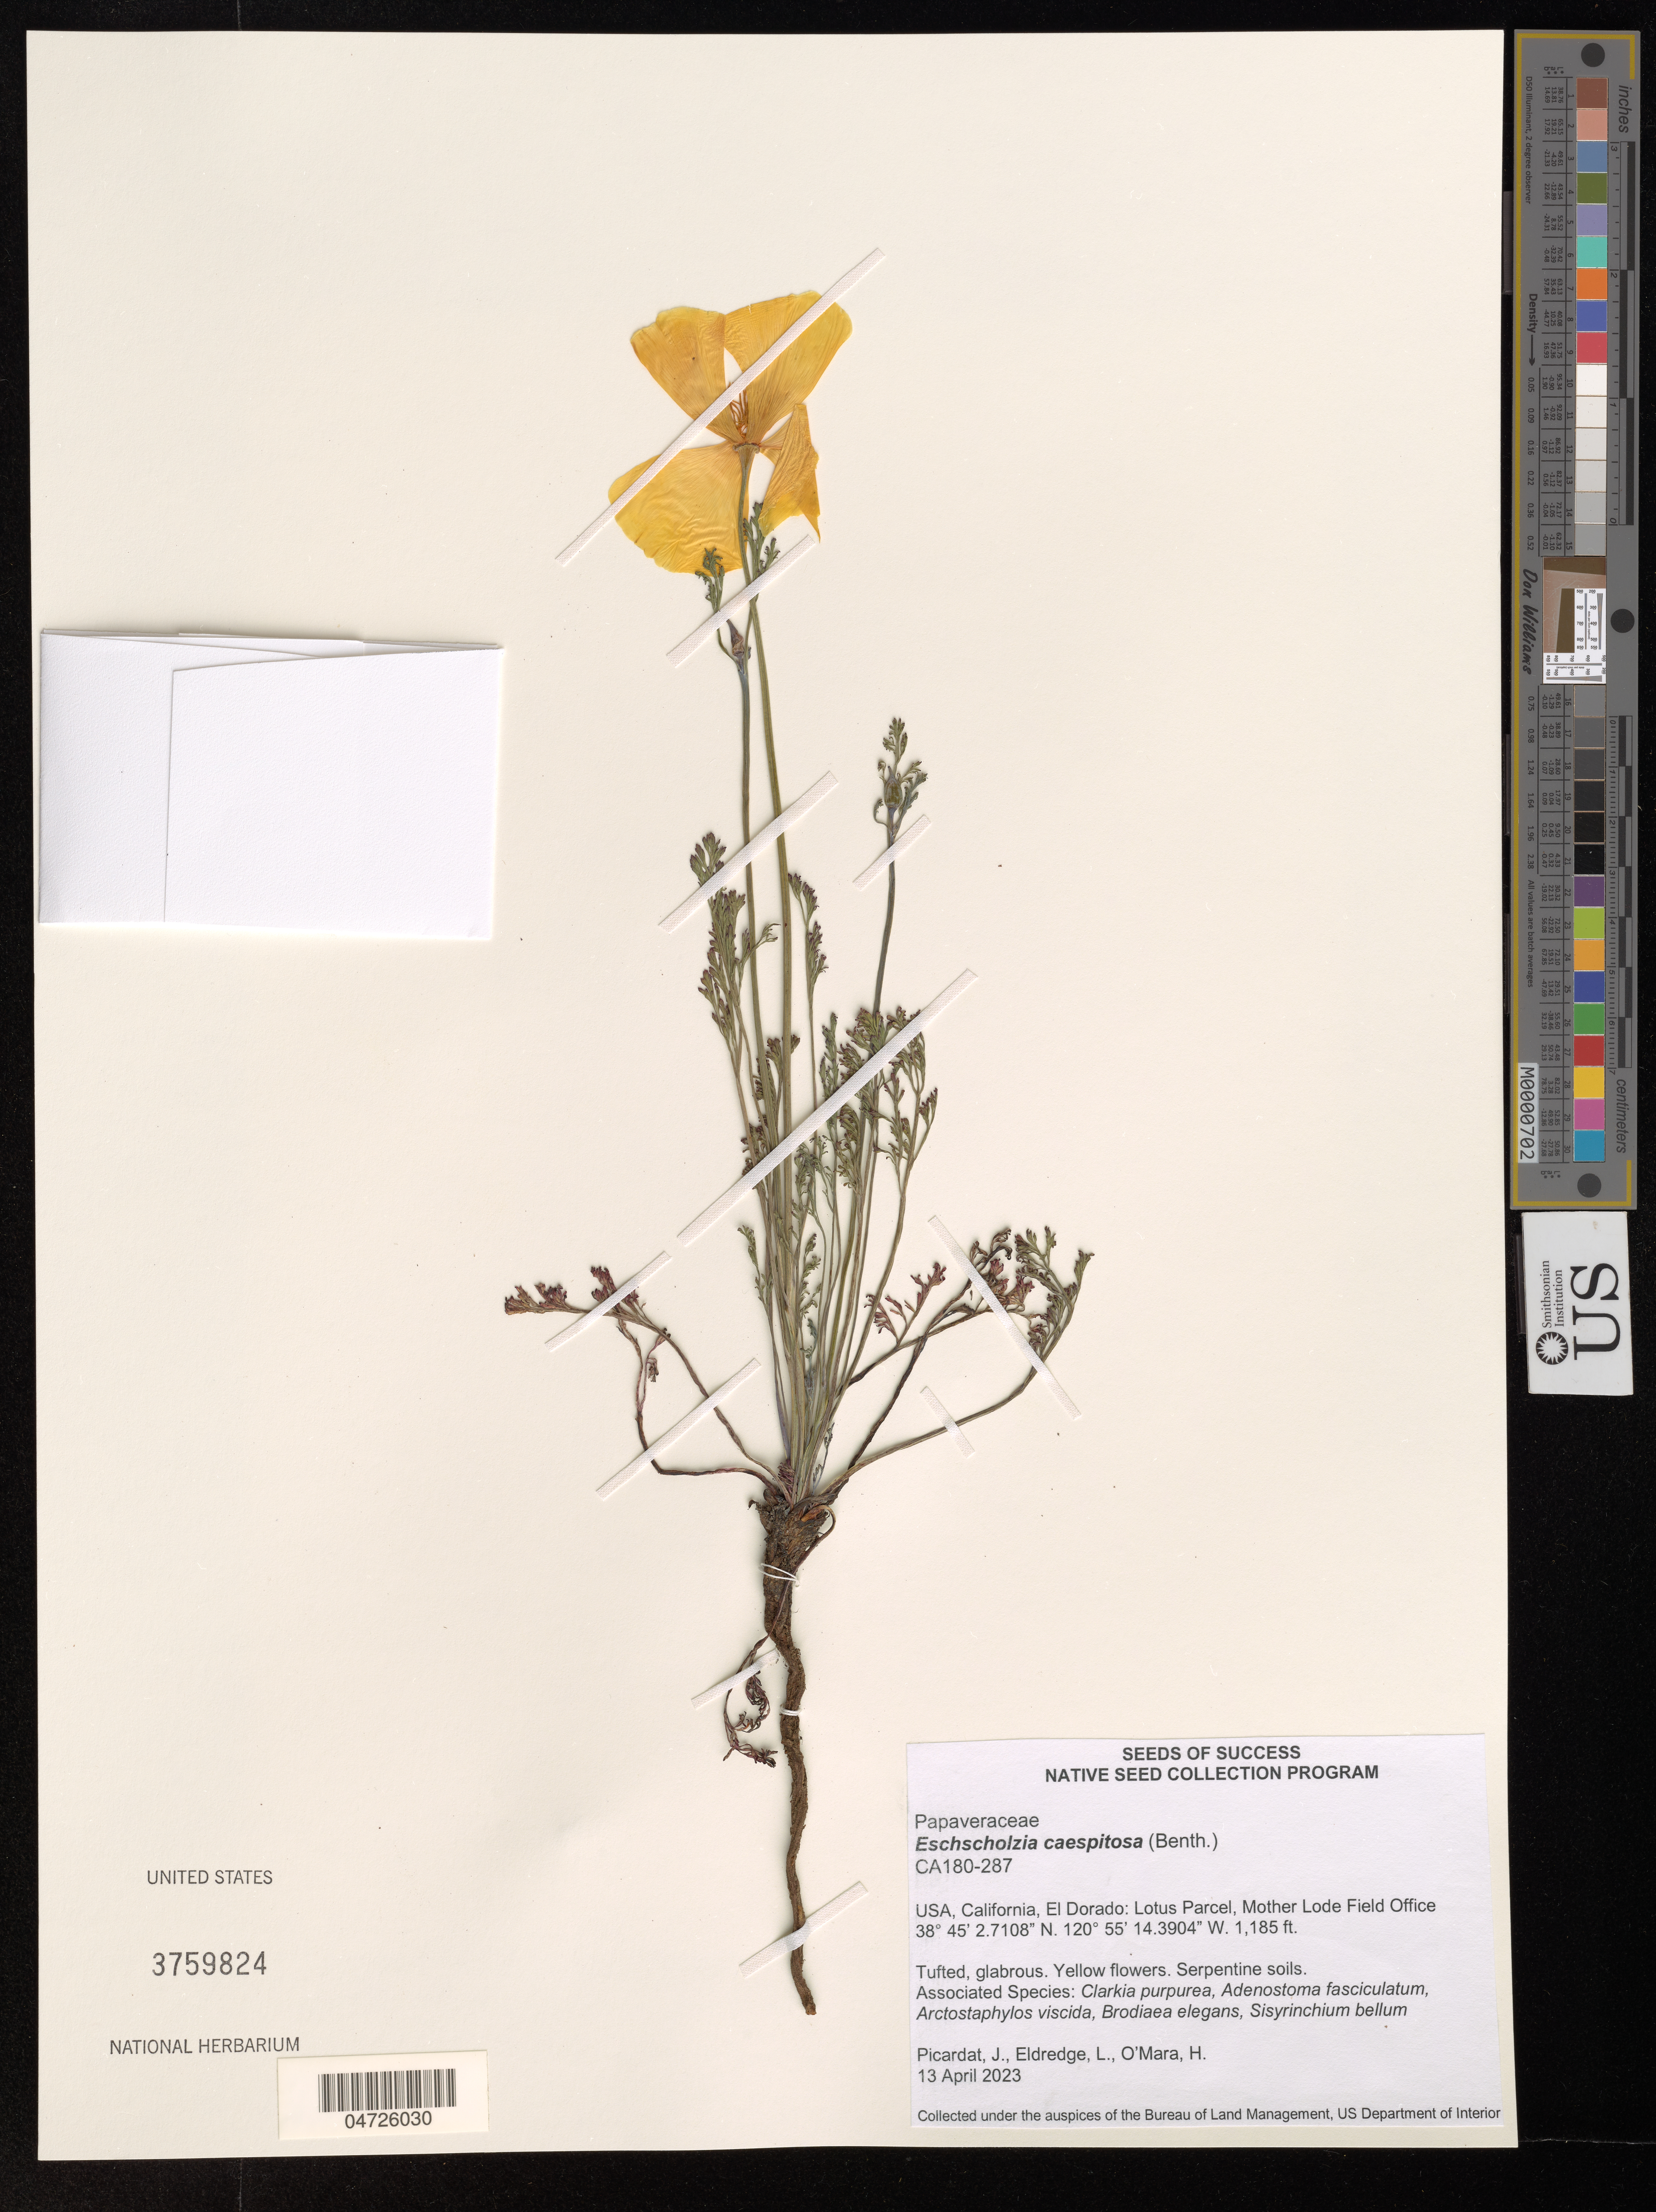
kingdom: Plantae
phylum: Tracheophyta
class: Magnoliopsida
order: Ranunculales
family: Papaveraceae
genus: Eschscholzia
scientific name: Eschscholzia caespitosa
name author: Benth.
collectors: J. Picardat & L. Eldredge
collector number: CA180-287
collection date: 2023-04-13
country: United States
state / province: California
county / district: El Dorado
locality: El Dorado: Lotus Parcel, Mother Lode Field Office.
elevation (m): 361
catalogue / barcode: US 3759824